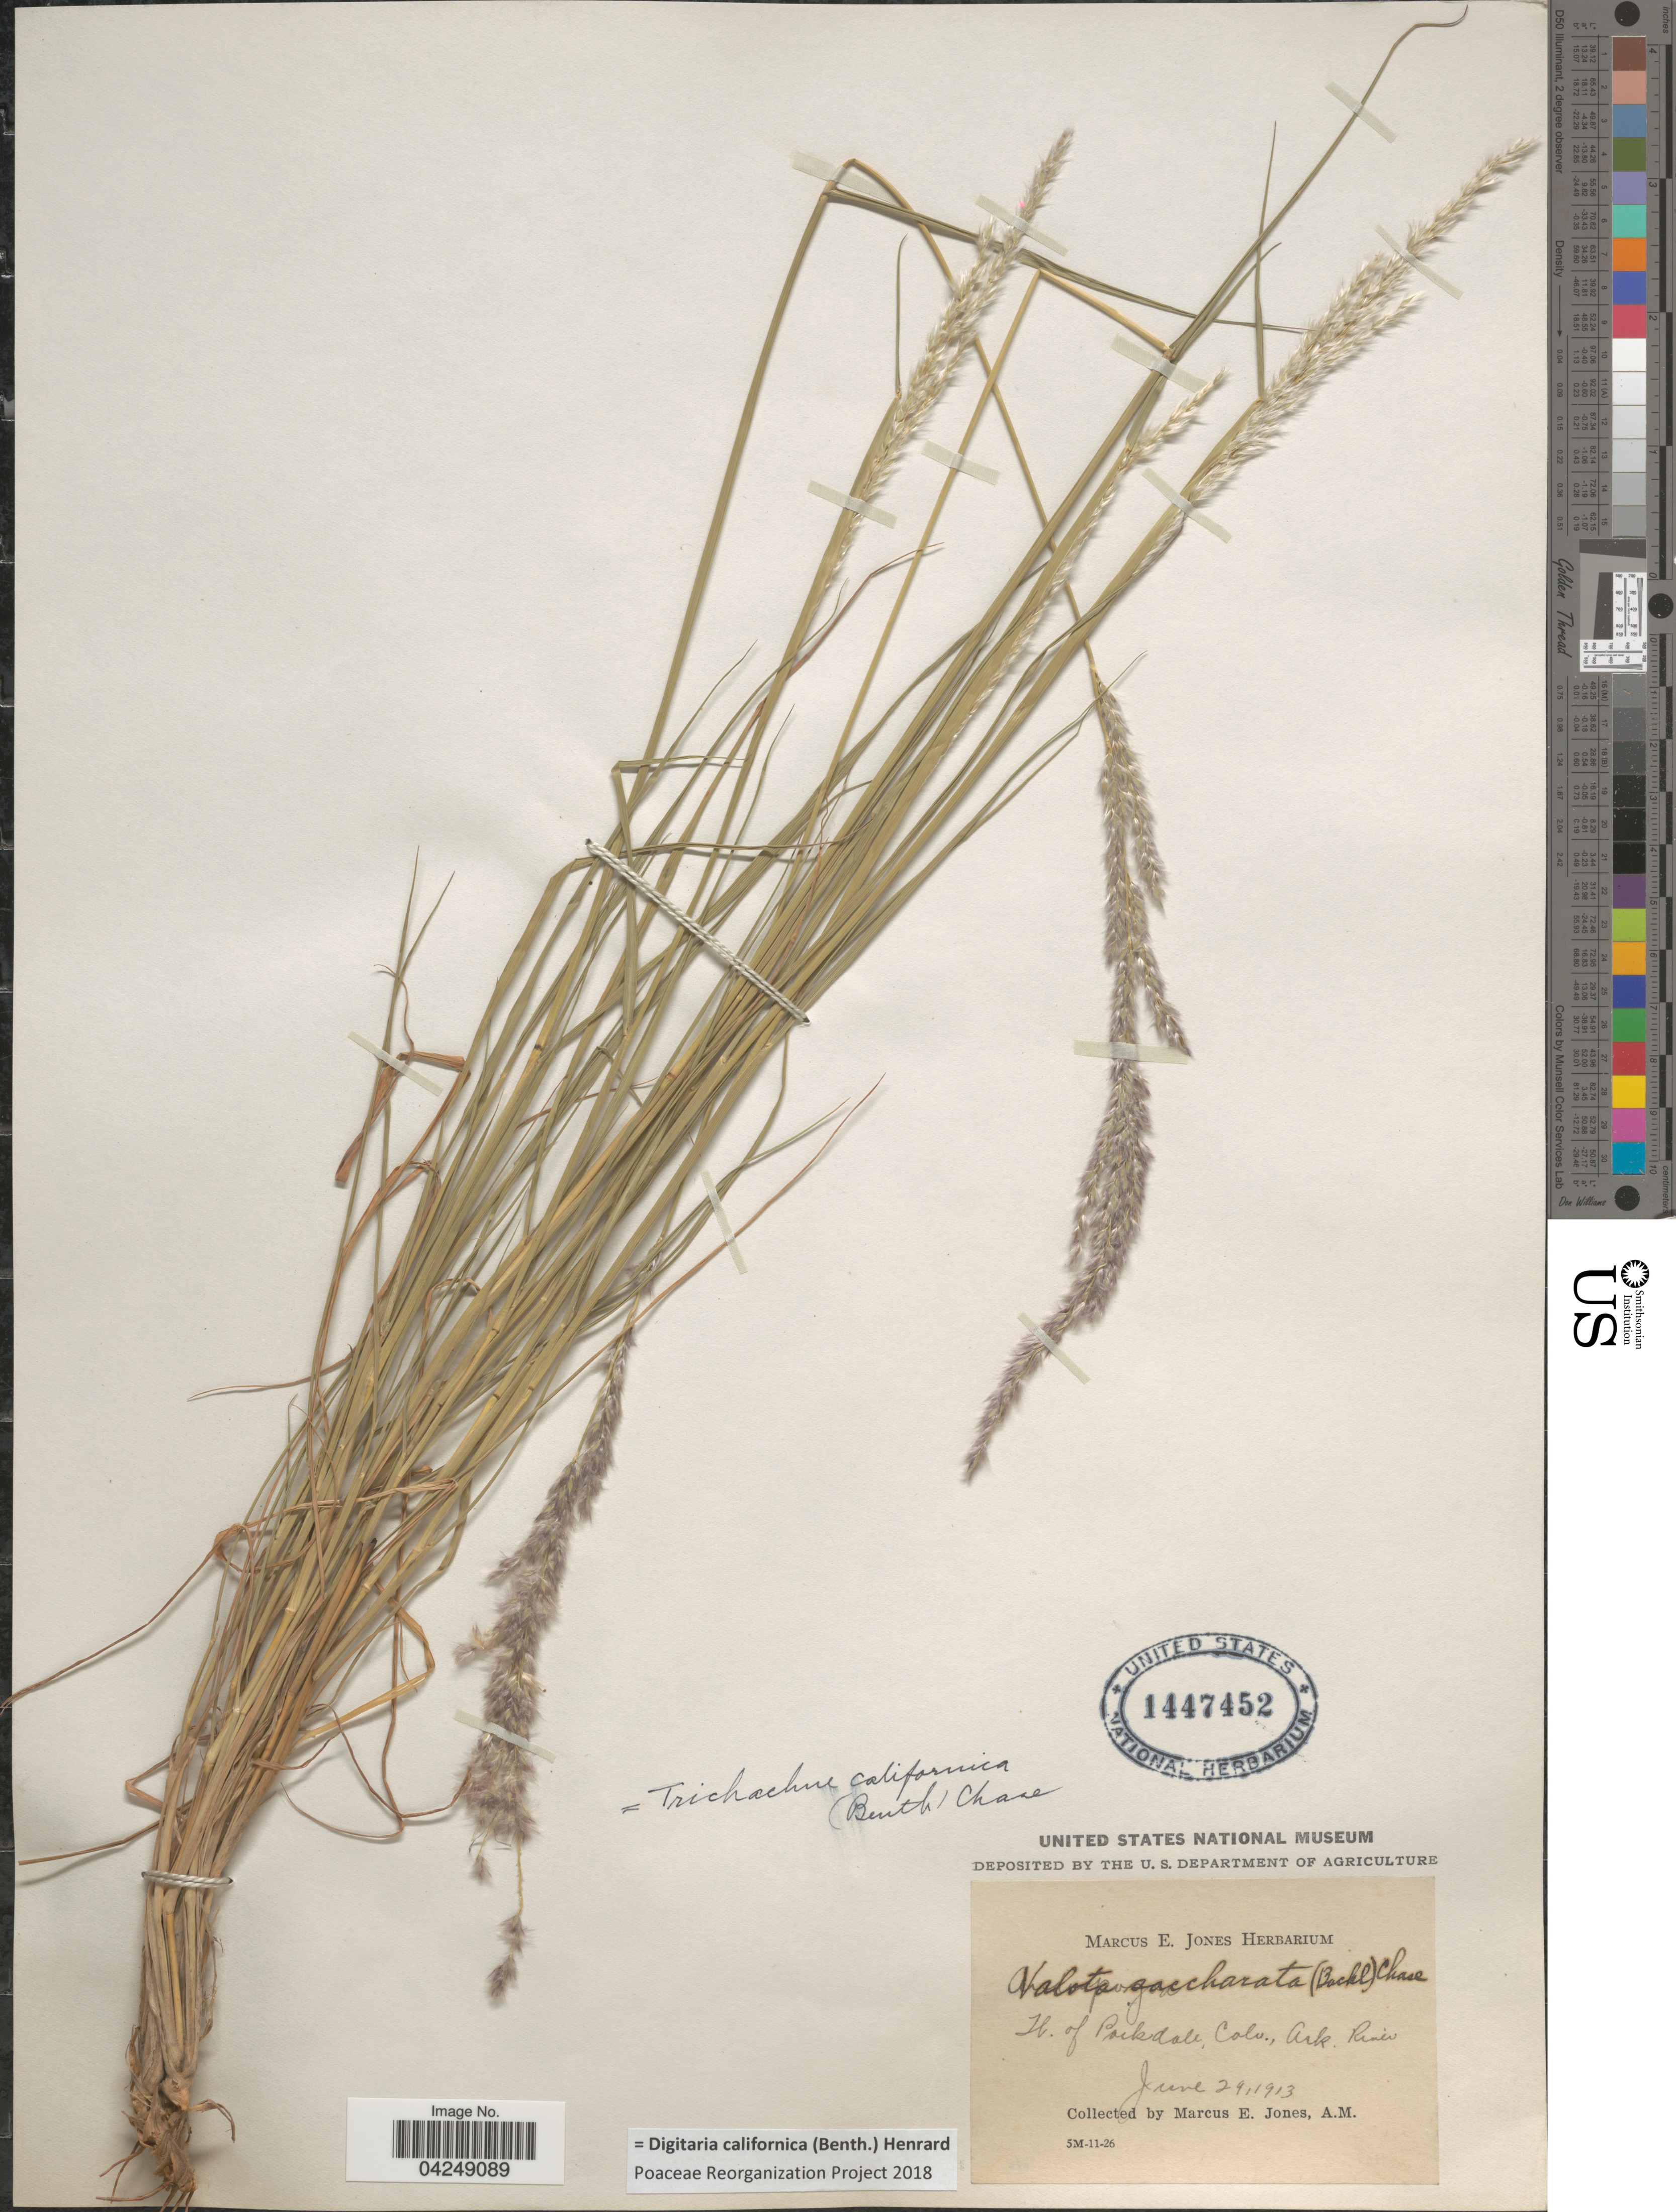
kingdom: Plantae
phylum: Tracheophyta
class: Liliopsida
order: Poales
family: Poaceae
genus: Digitaria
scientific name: Digitaria californica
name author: (Benth.) Henr.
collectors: M. E. Jones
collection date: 1913-06-29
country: United States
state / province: Colorado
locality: N. of Parkdale, Ark. River.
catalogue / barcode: US 1447452